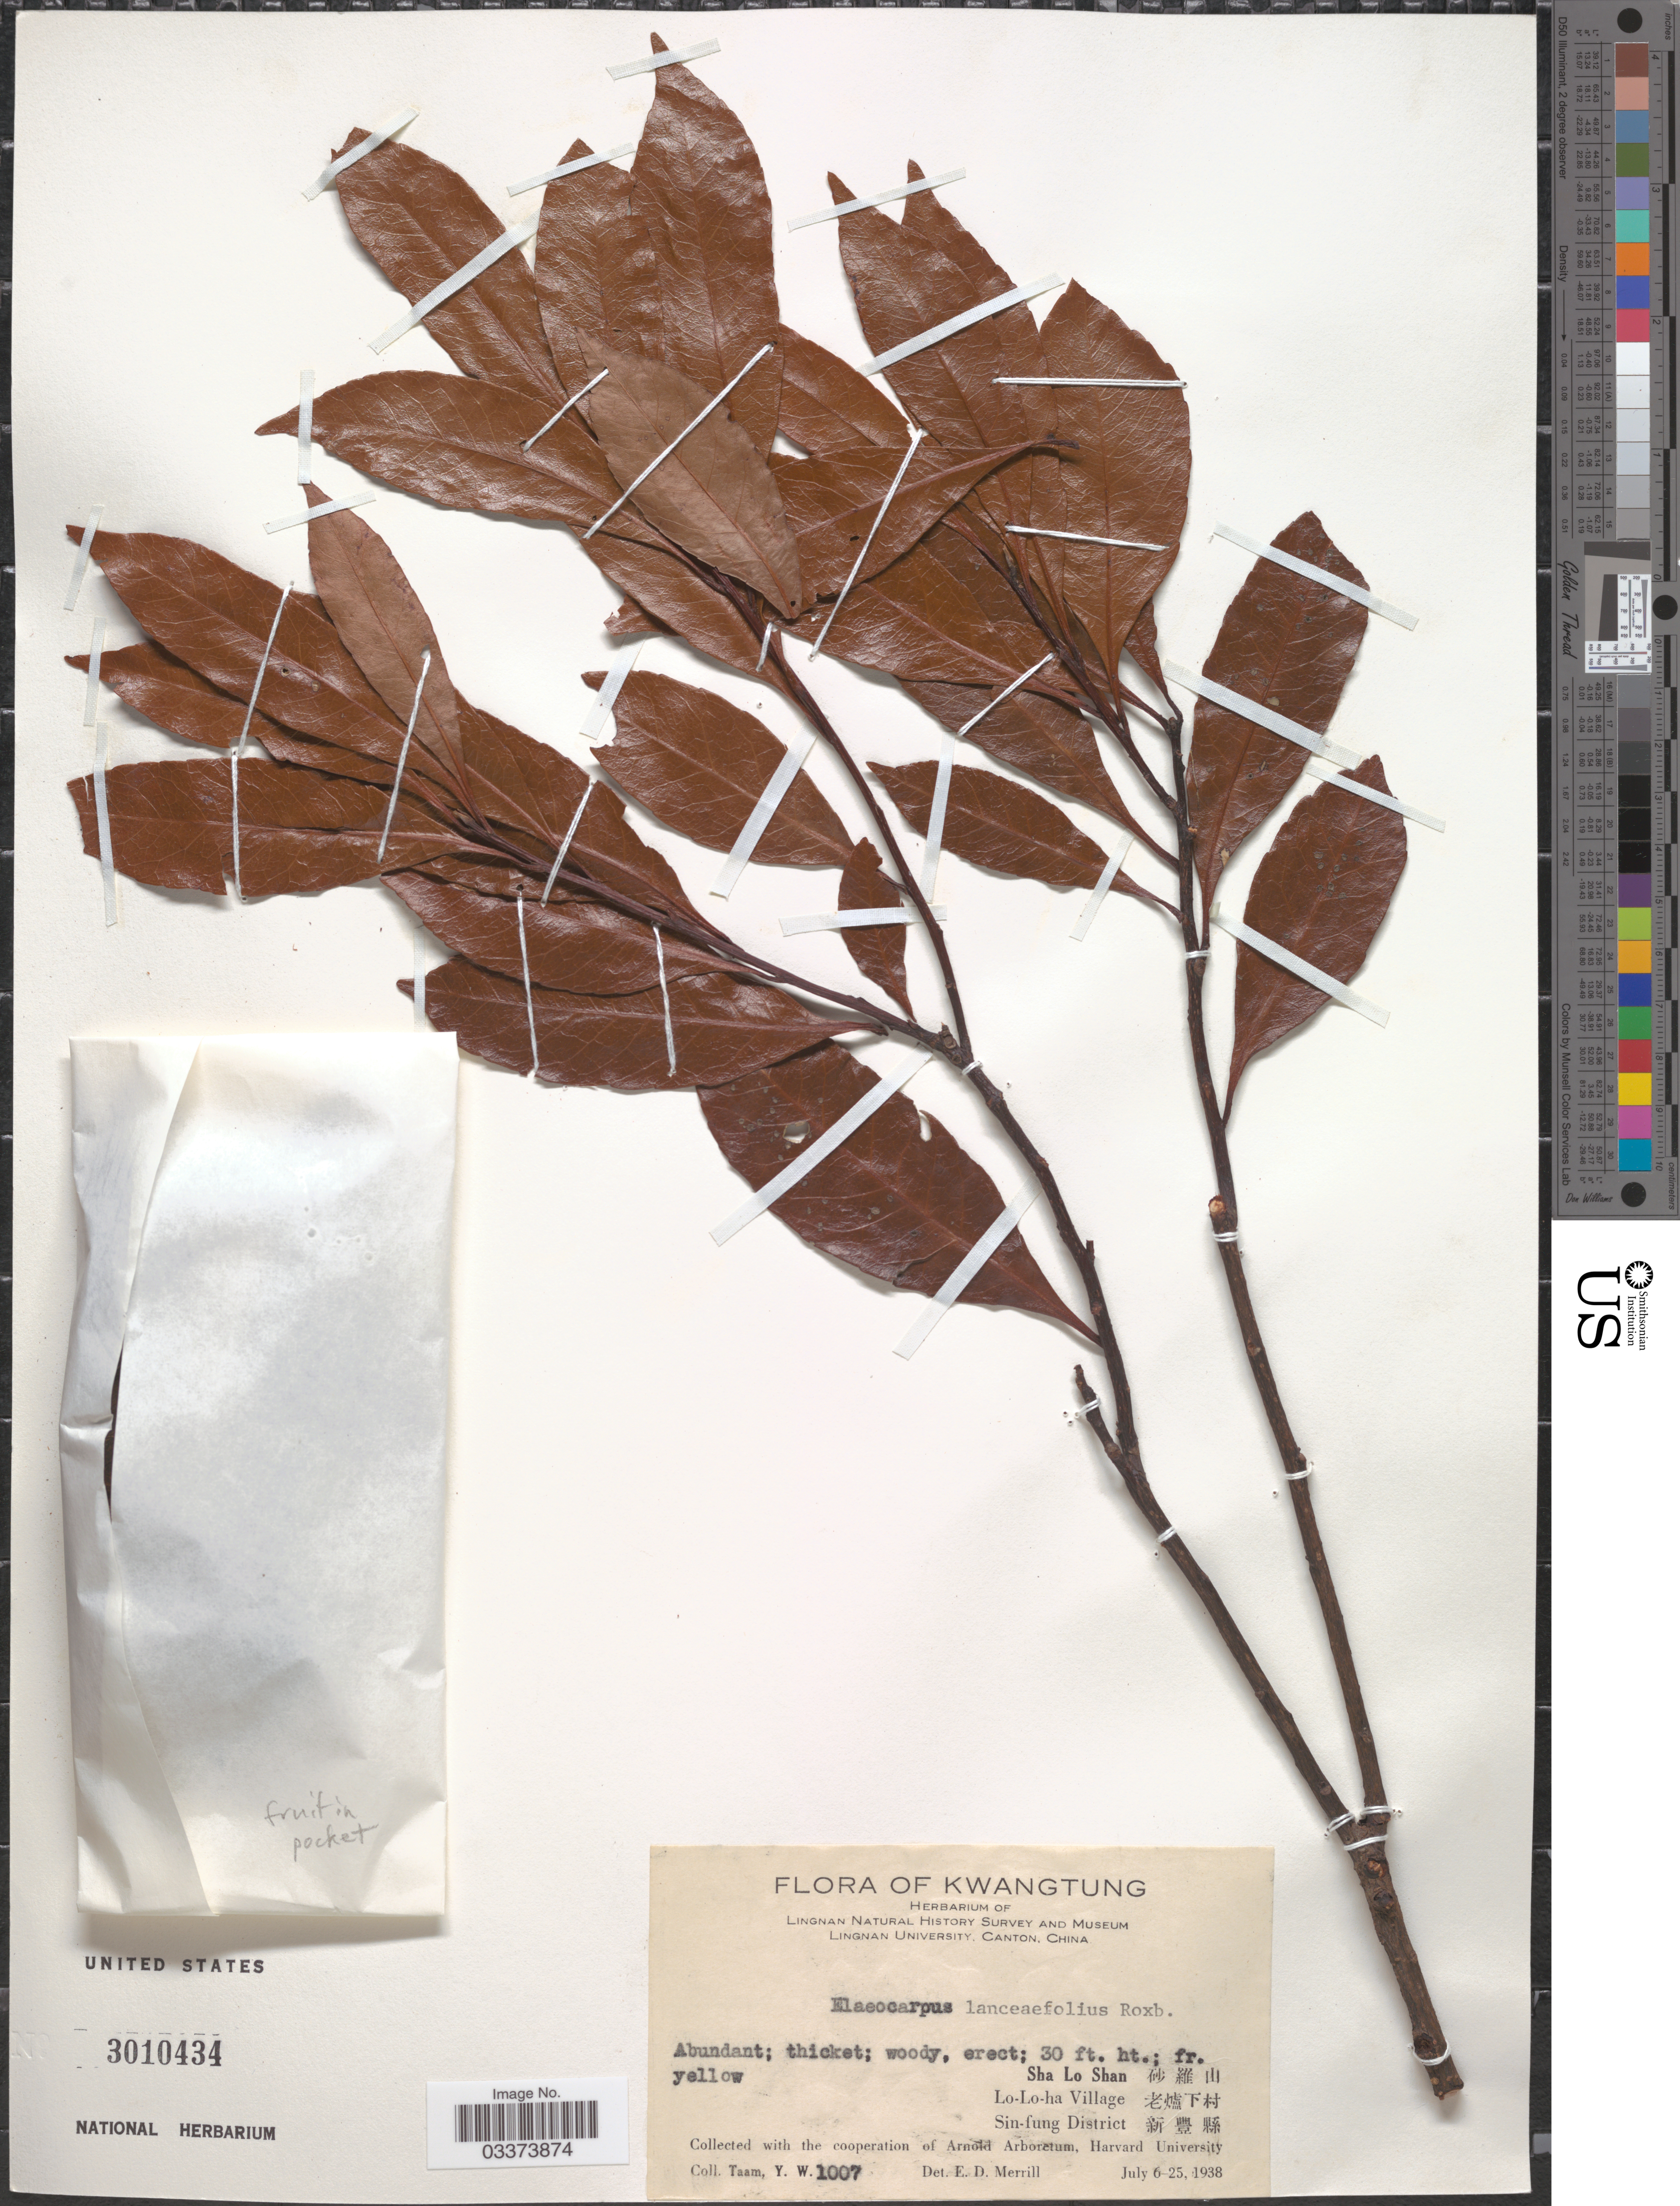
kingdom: Plantae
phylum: Tracheophyta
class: Magnoliopsida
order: Oxalidales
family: Elaeocarpaceae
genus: Elaeocarpus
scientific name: Elaeocarpus lanceifolius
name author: Roxb.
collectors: Y. W. Taam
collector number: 1007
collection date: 1938-07-06/1938-07-25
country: China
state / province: Guangdong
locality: Kwangtung, Sha Lo Shan X, Wa Mei T'ong Village X, Sin-fung District X.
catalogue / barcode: US 3010434